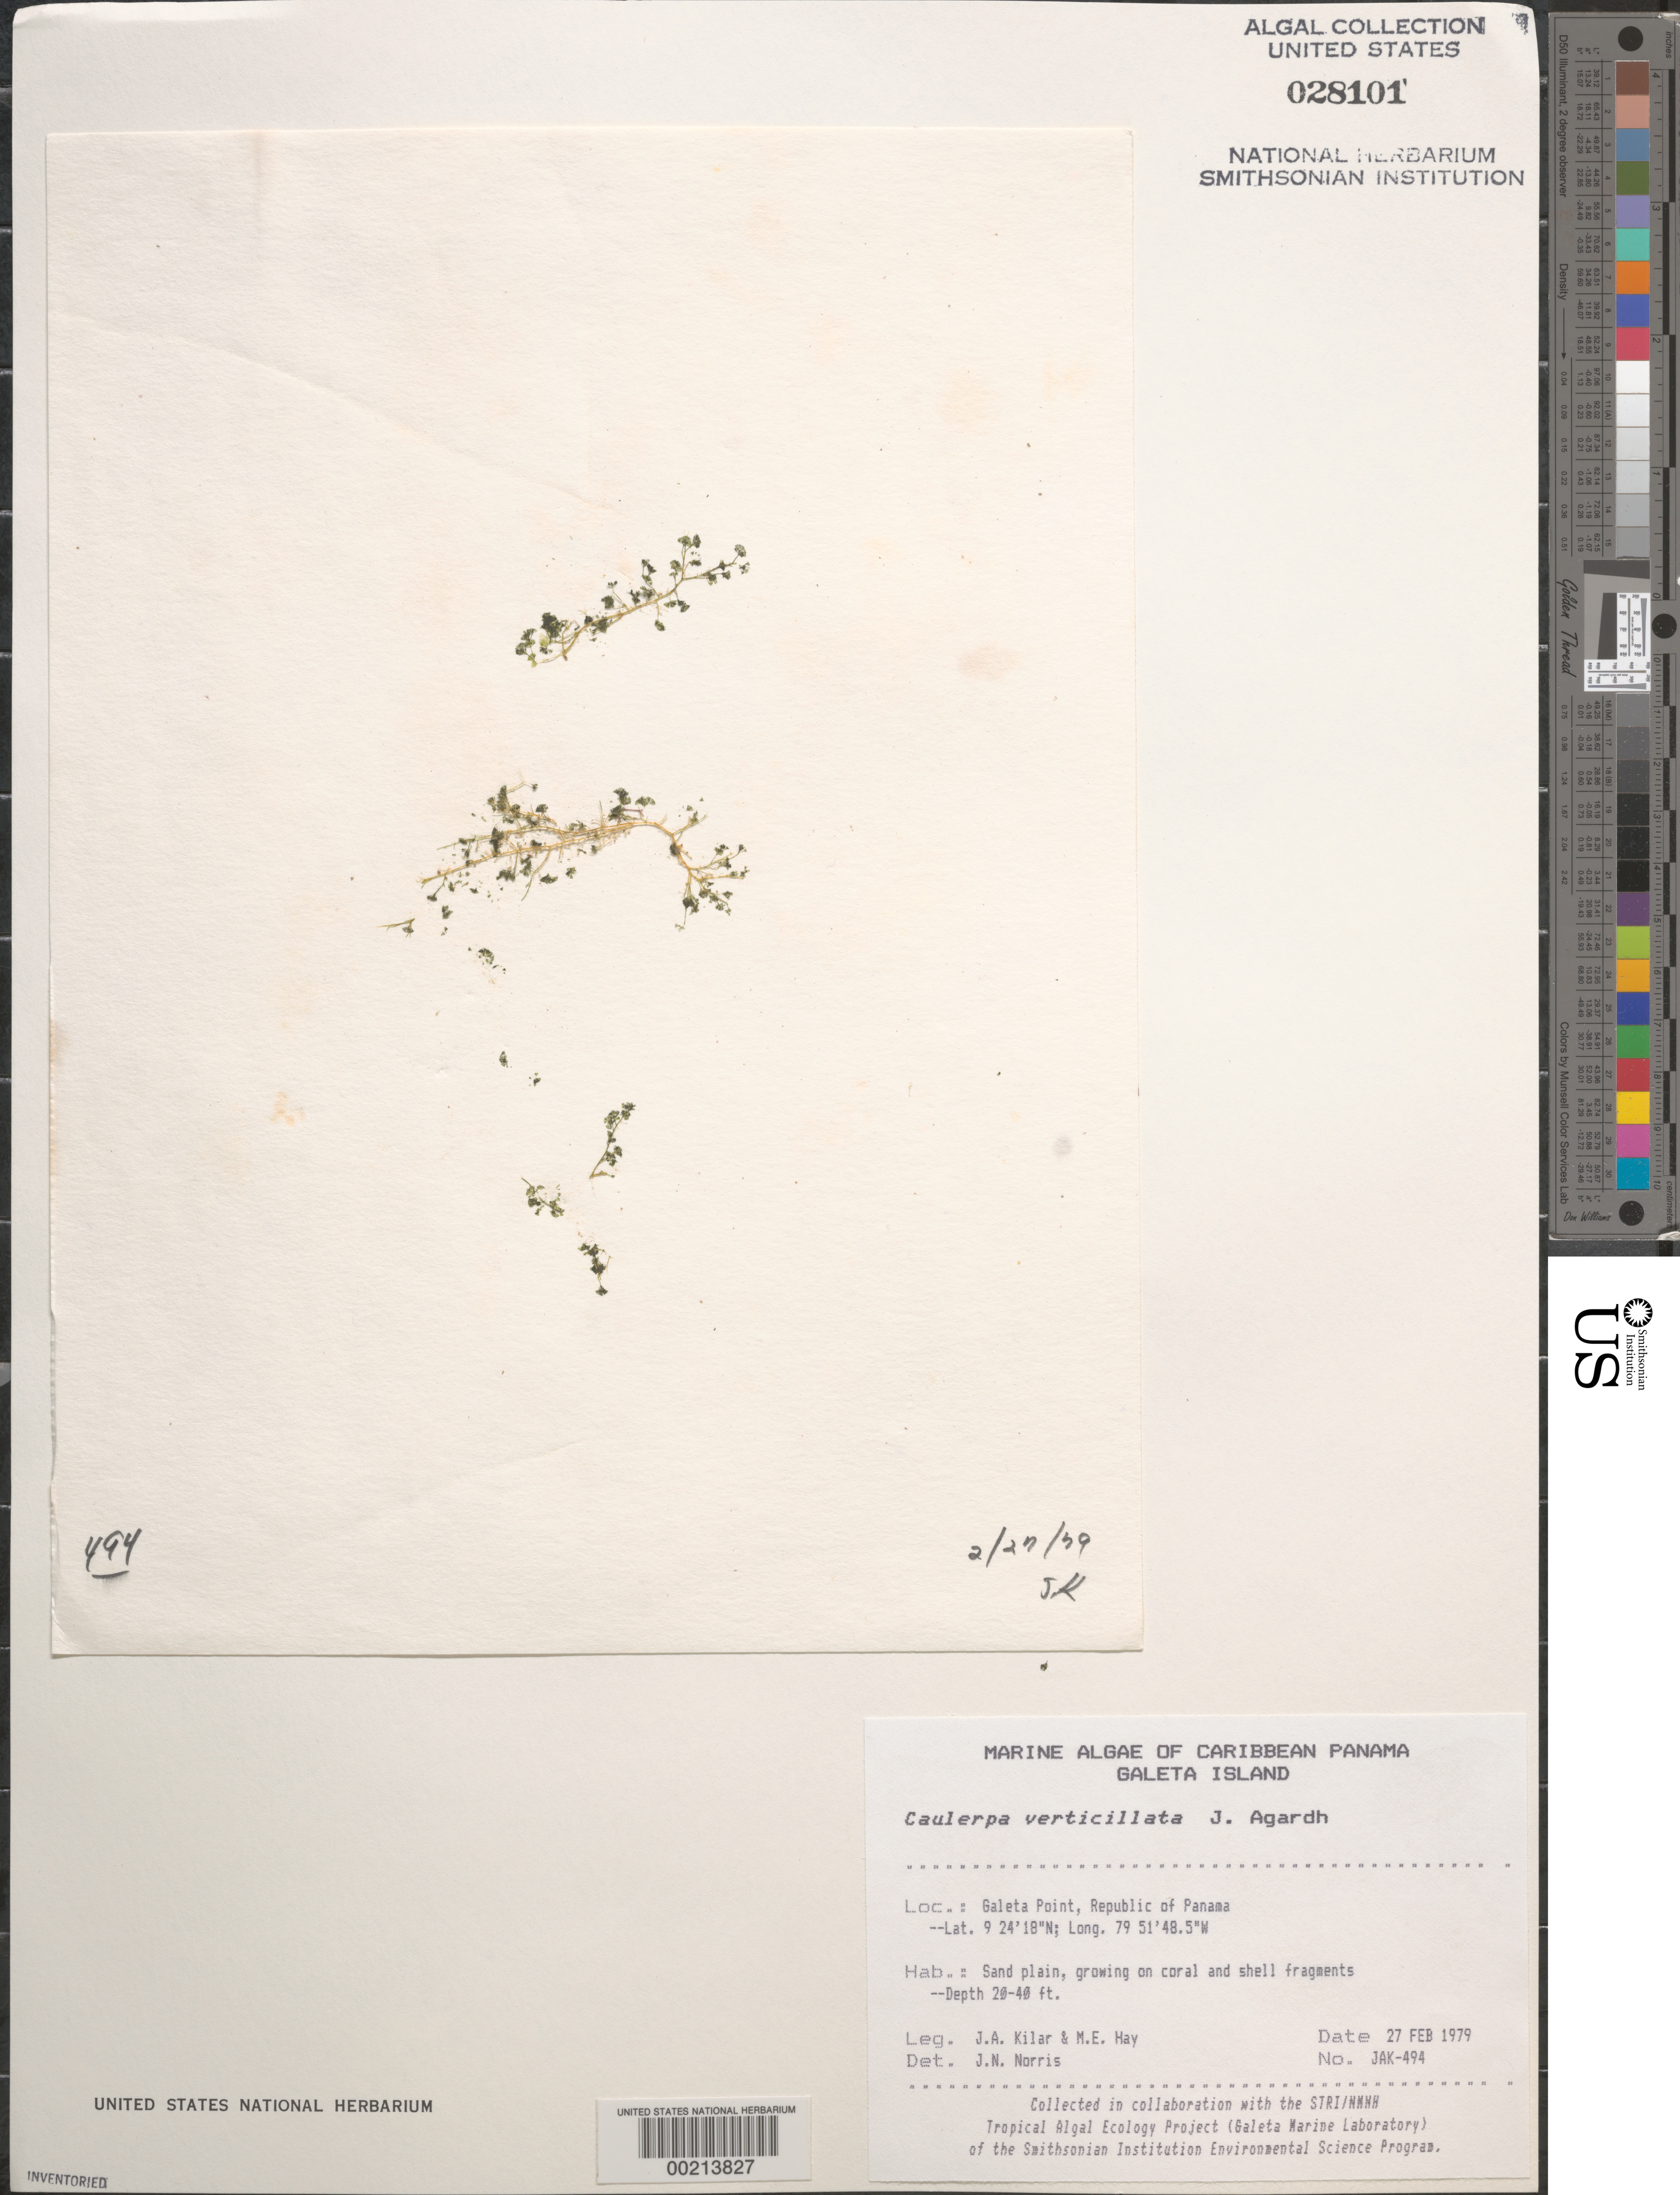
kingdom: Plantae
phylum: Chlorophyta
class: Ulvophyceae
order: Bryopsidales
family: Caulerpaceae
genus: Caulerpa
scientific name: Caulerpa verticillata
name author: J. Agardh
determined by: Norris, James N.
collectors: J. A. Kilar & M. E. Hay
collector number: JAK-494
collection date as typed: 27 Feb 1979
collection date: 1979-02-27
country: Panama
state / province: Colón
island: Galeta Island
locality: Galeta Point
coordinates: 9 24' 18" N, 79 51' 48.5" W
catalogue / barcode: US 28101